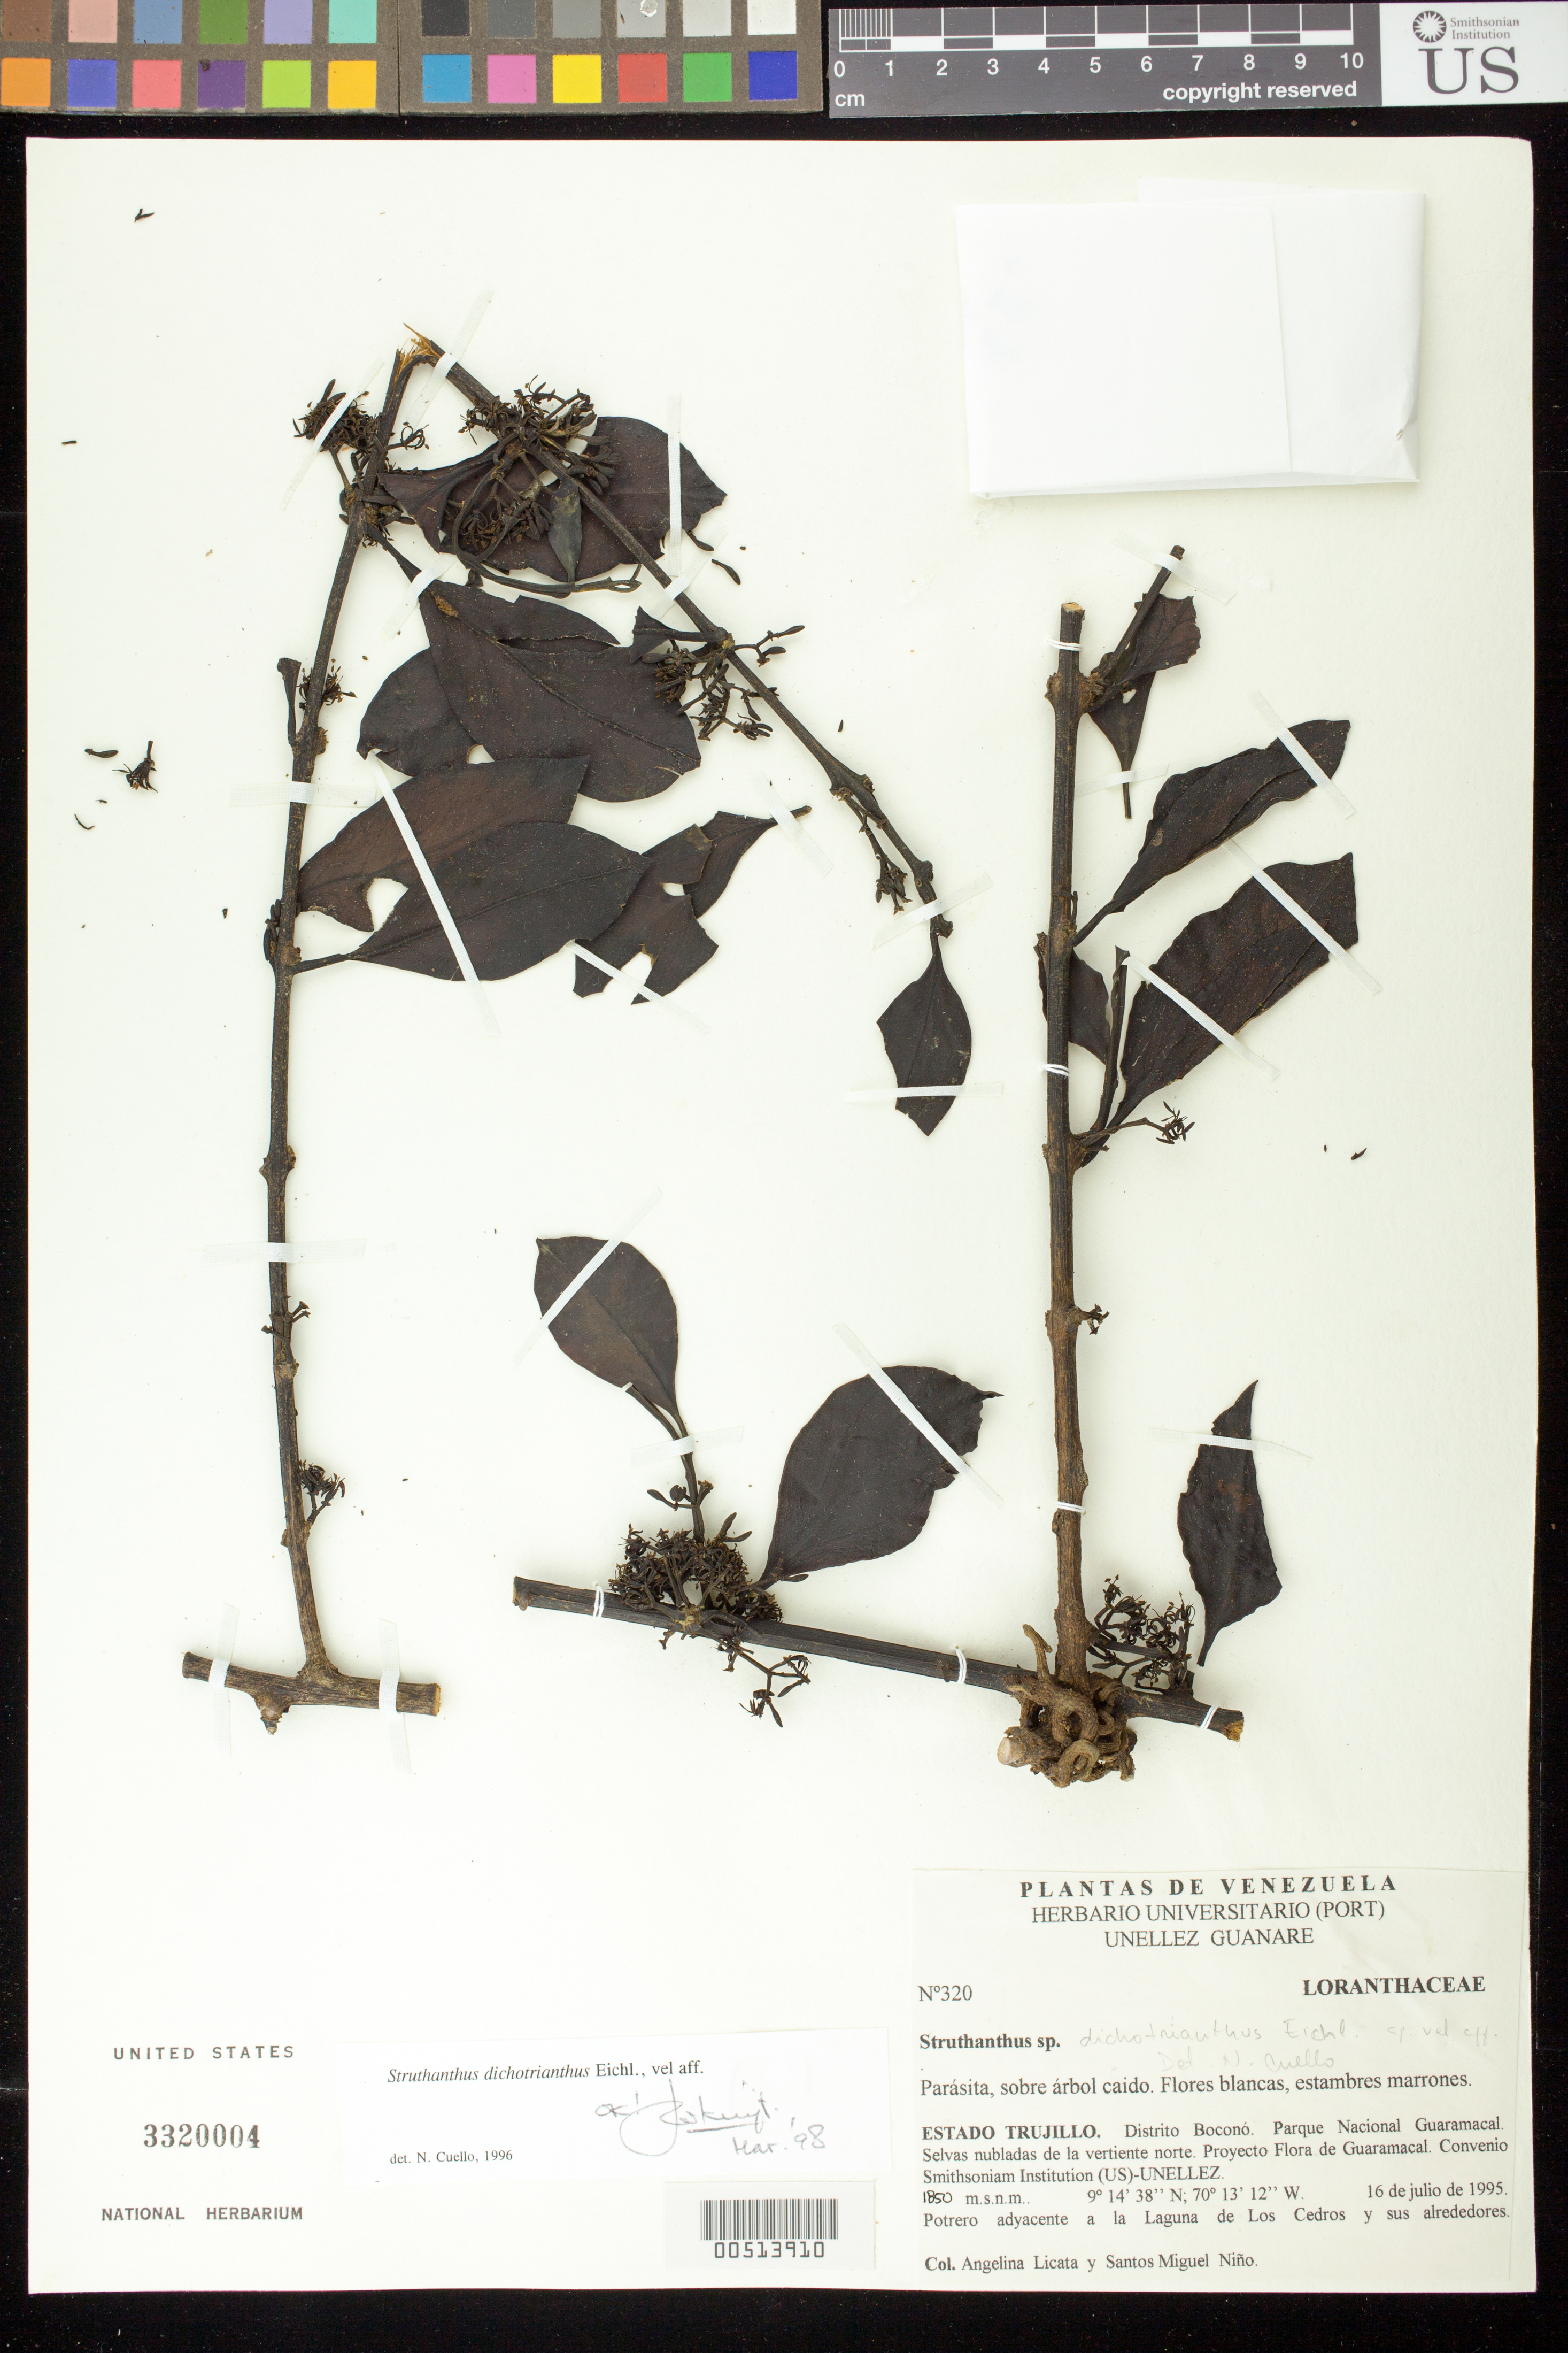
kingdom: Plantae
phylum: Tracheophyta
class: Magnoliopsida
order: Santalales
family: Loranthaceae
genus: Struthanthus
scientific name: Struthanthus dichotrianthus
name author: Eichler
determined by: Cuello, Nidia L.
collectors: A. Licata & S. M. Niño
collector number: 320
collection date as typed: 16 Jul 1995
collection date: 1995-07-16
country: Venezuela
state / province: Trujillo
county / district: Boconó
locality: Parque Nacional Guaramacal, potrero adyacente a la Laguna de Los Cedros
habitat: Selva Nubladas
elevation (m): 1850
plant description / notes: MO, PORT, US, UVIC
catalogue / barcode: US 3320004